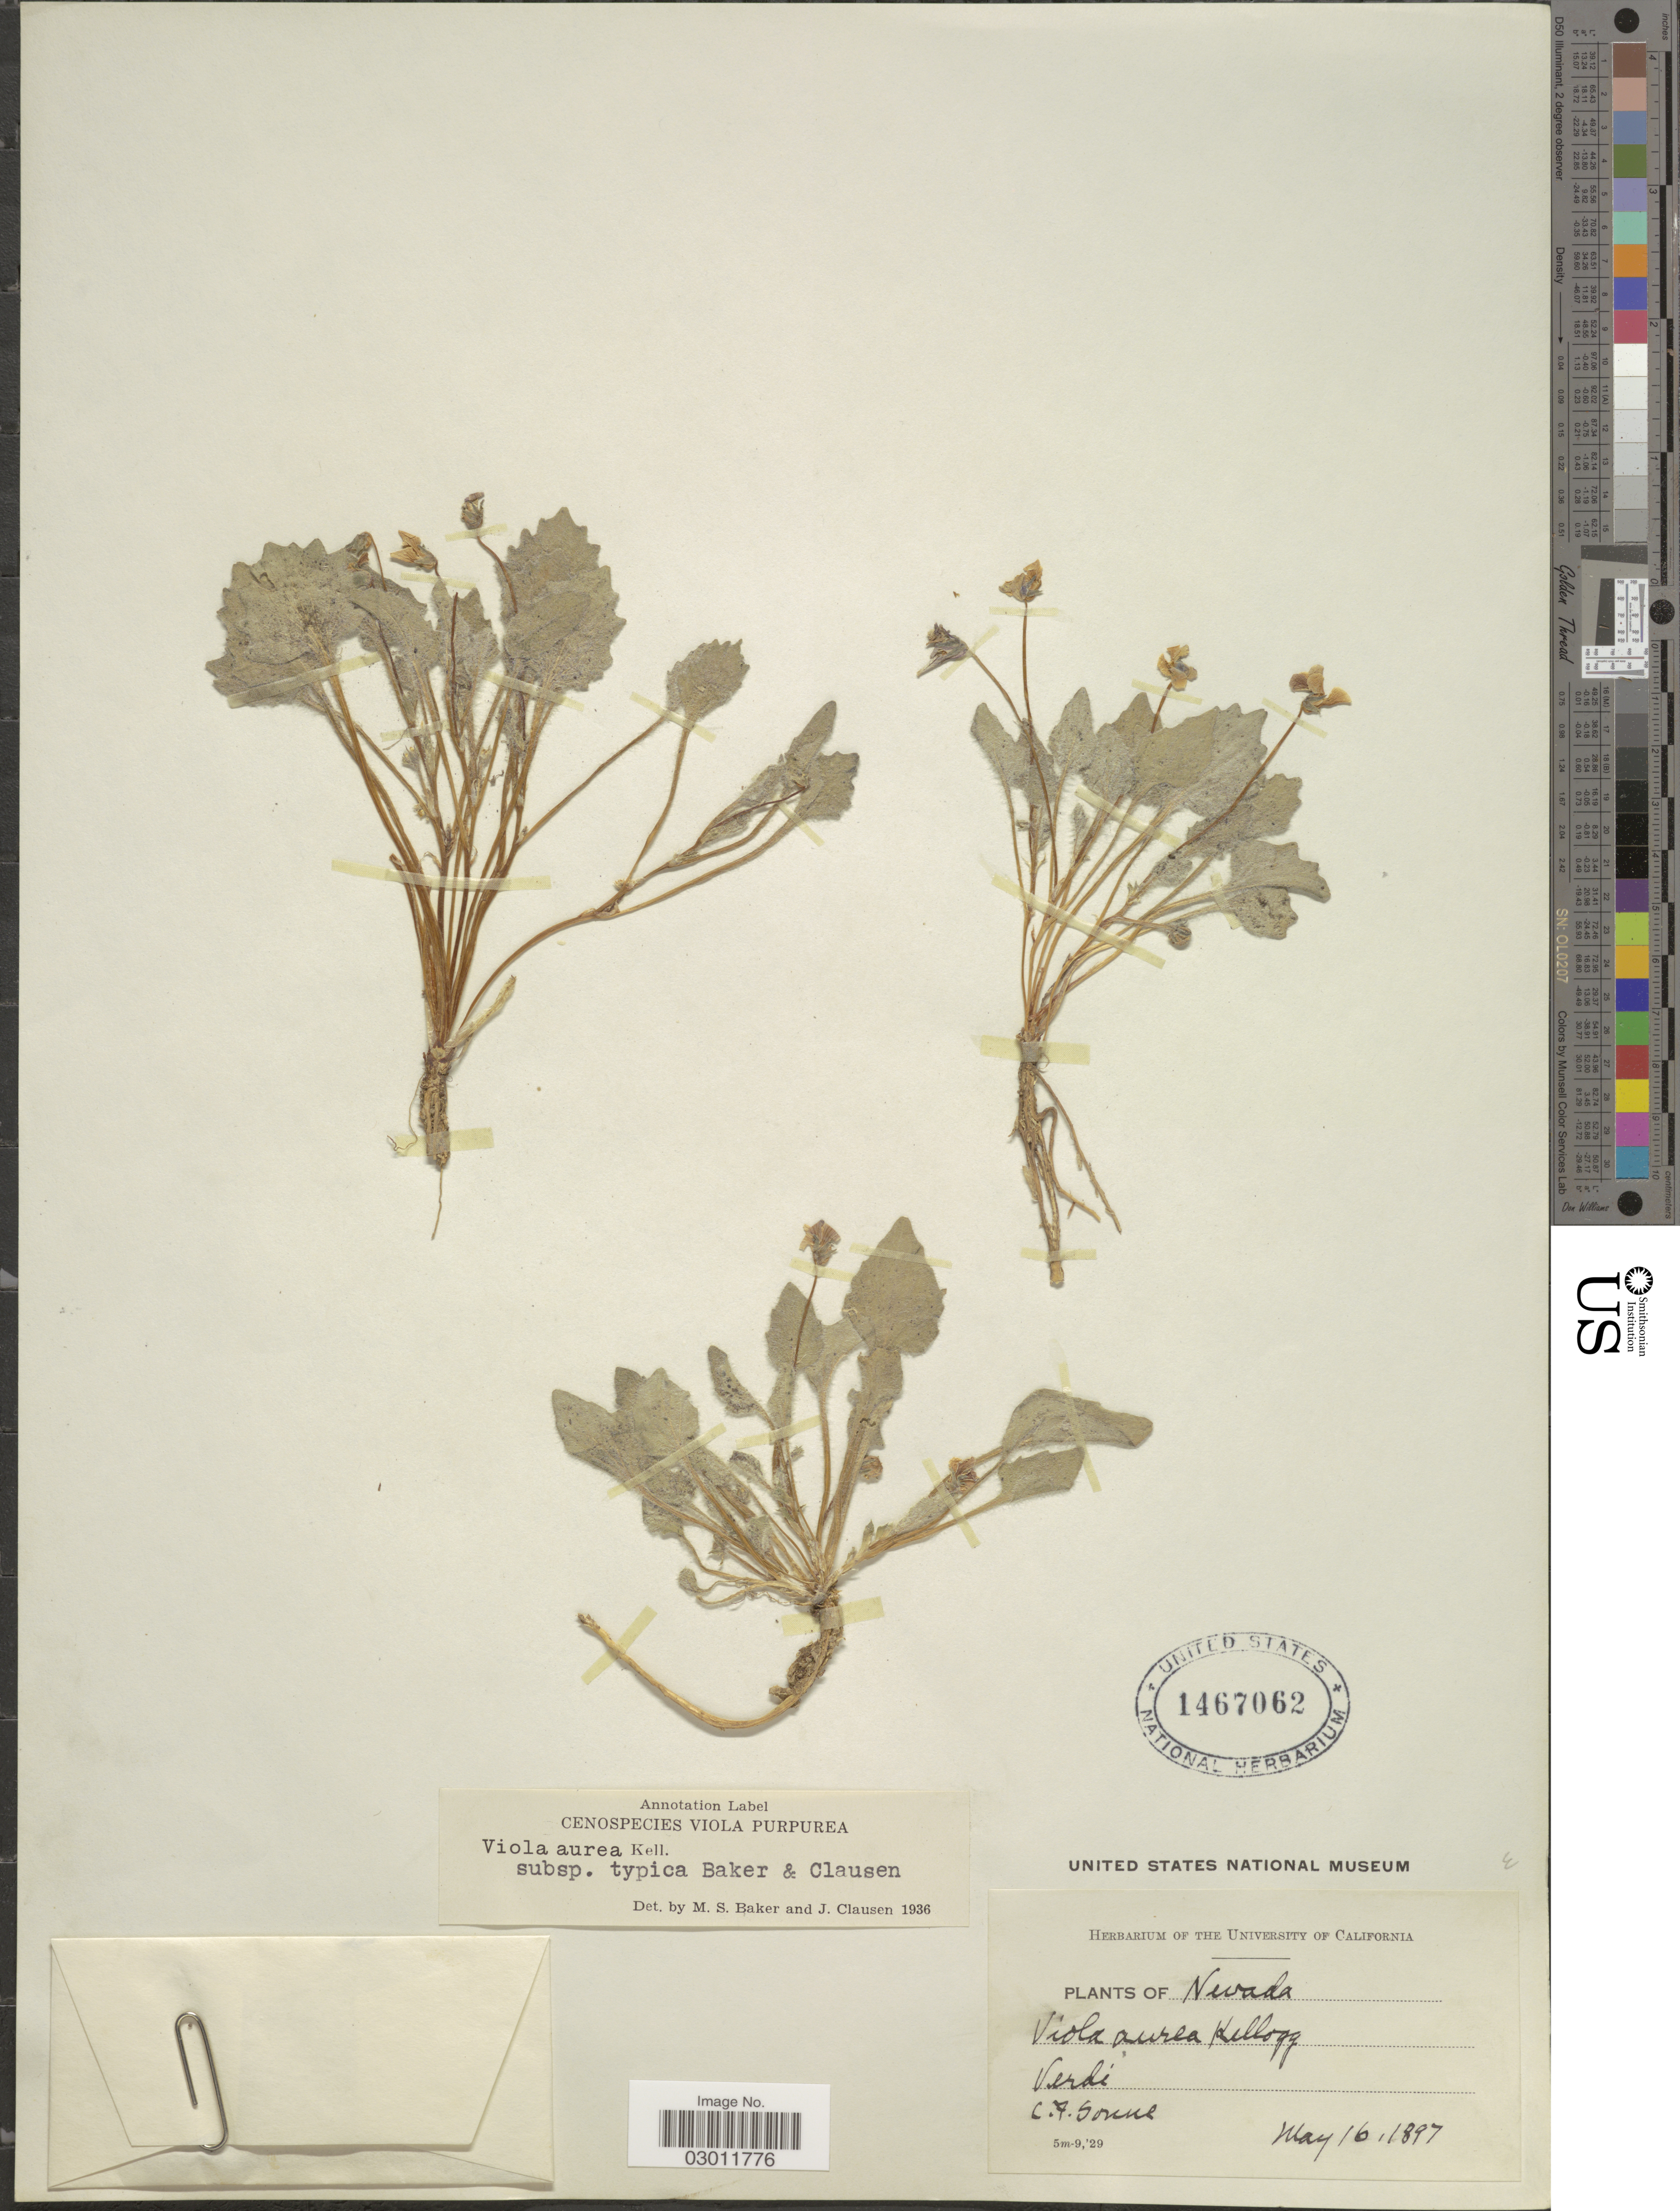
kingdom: Plantae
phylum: Tracheophyta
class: Magnoliopsida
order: Malpighiales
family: Violaceae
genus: Viola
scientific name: Viola aurea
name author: Kellogg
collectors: C. Sonne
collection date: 1897-05-16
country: United States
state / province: Nevada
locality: Verdi.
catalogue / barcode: US 1467062